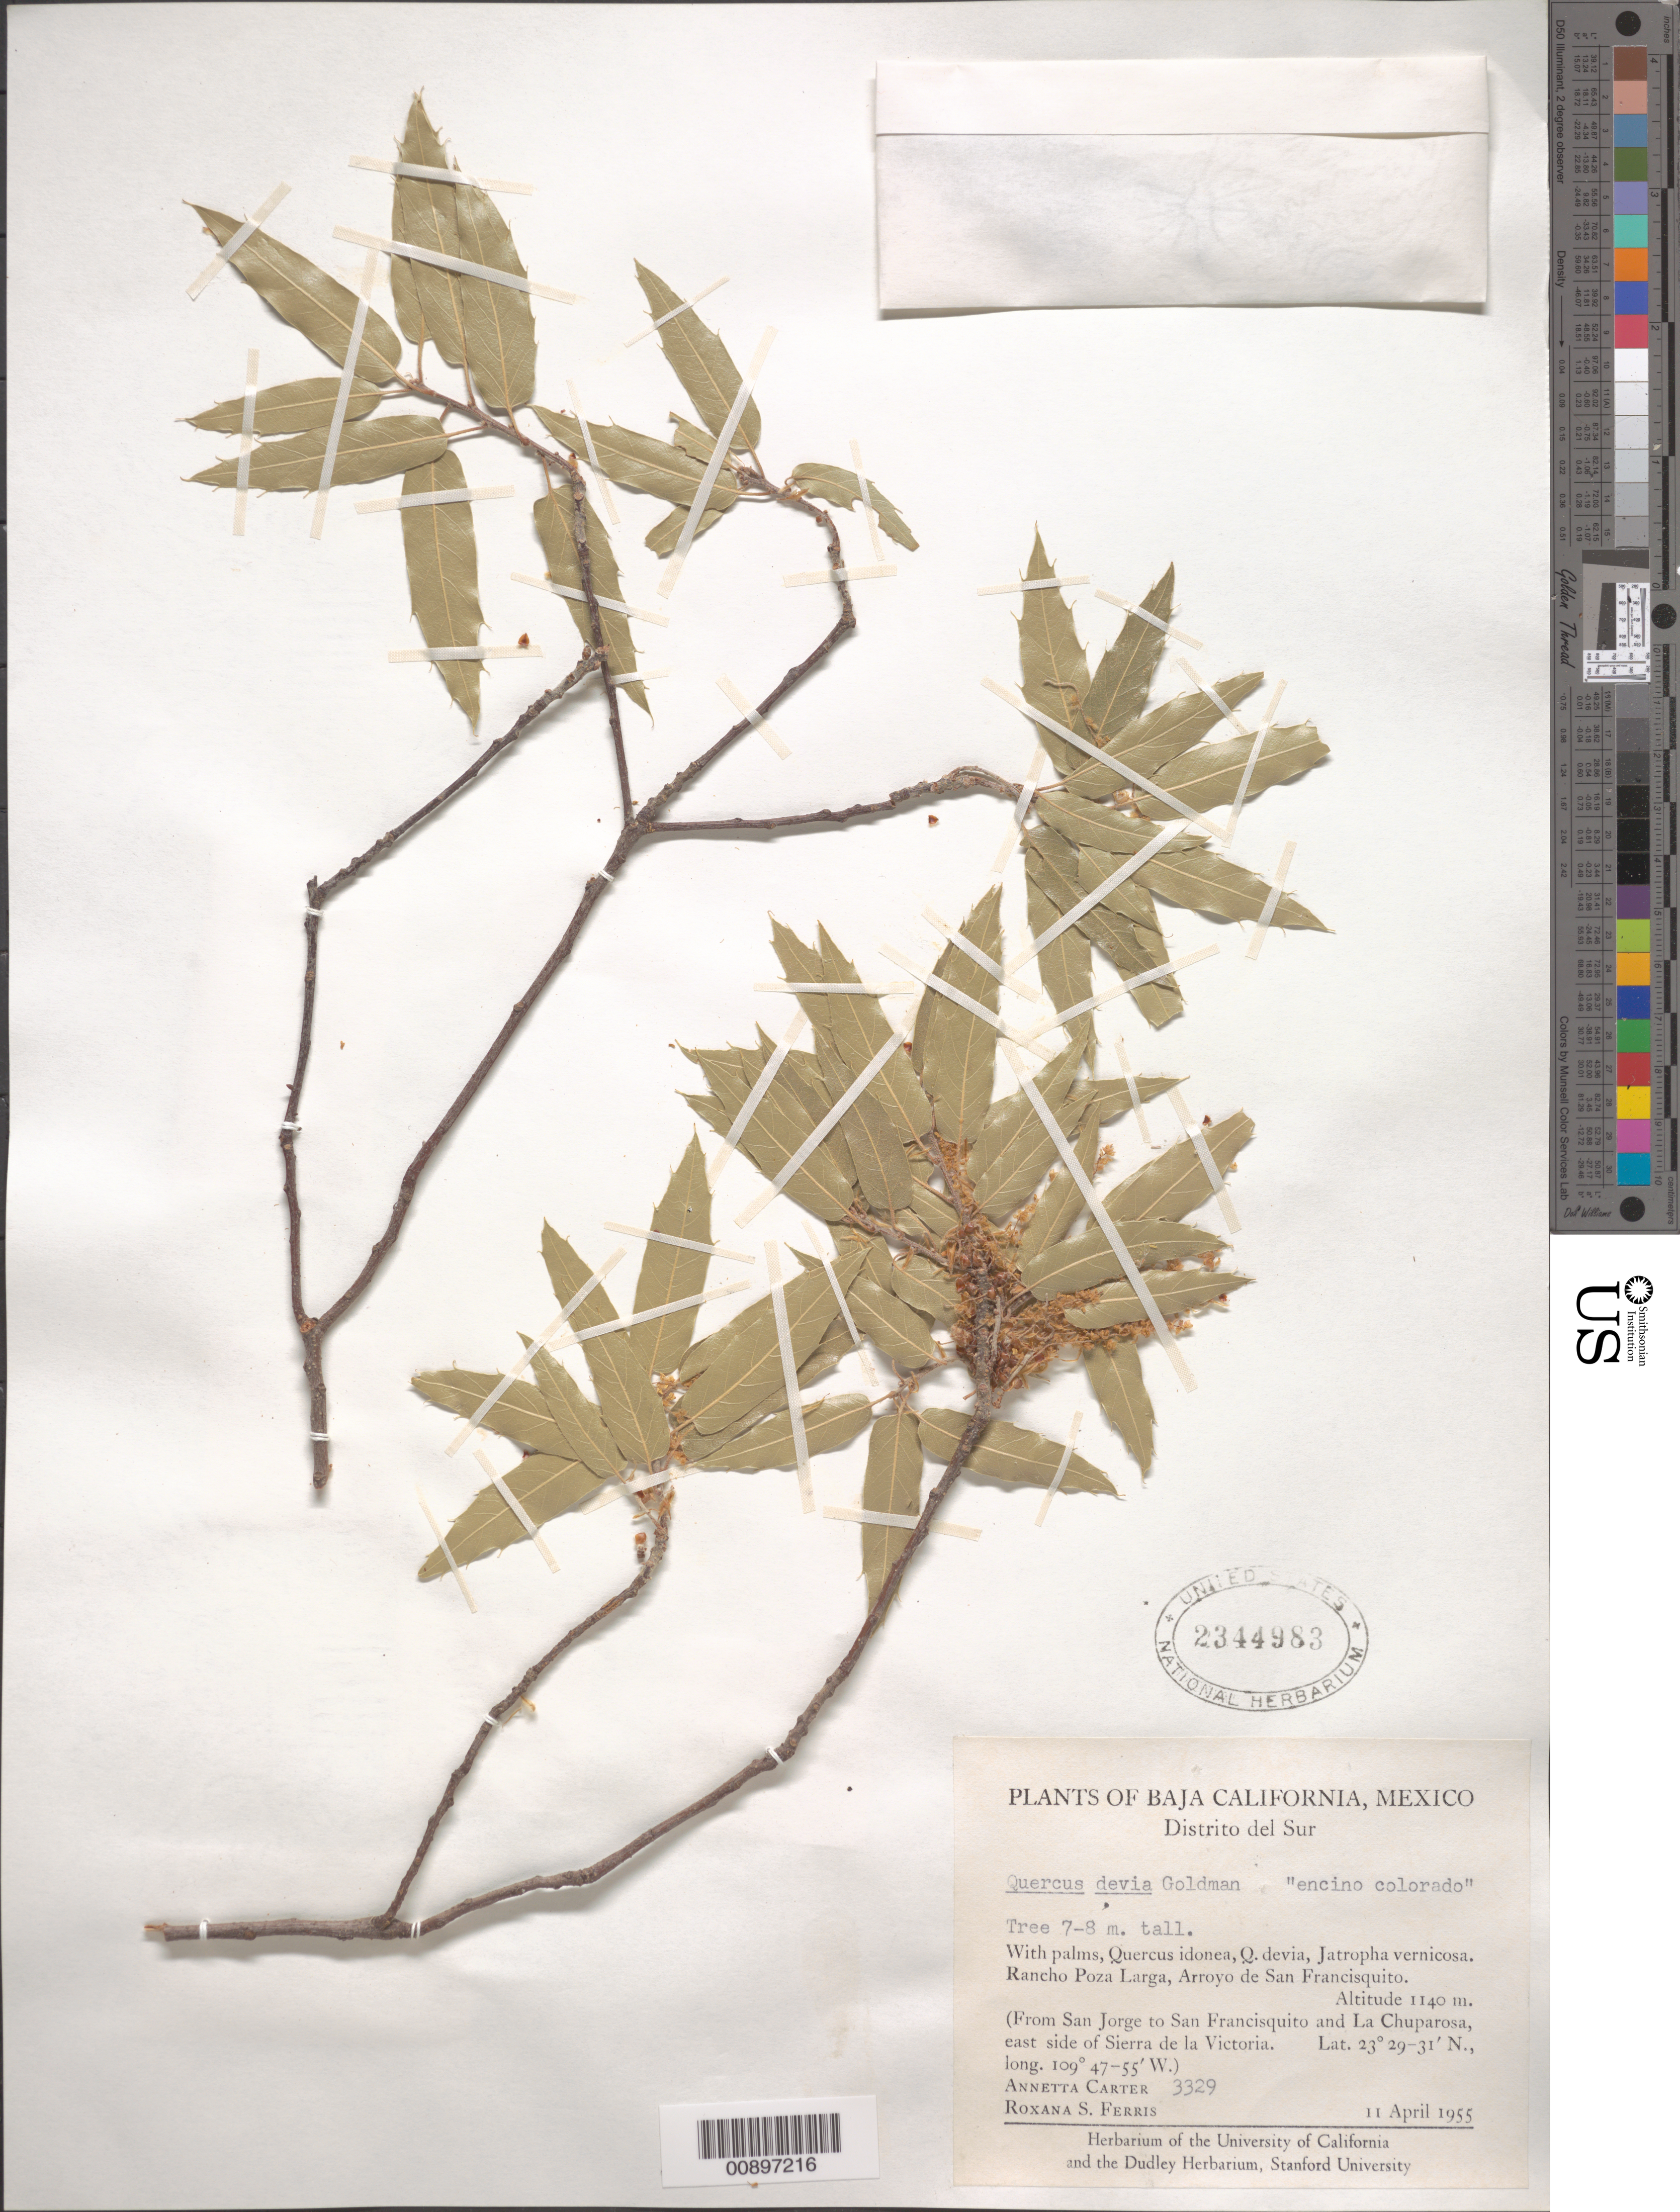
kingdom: Plantae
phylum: Tracheophyta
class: Magnoliopsida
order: Fagales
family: Fagaceae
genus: Quercus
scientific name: Quercus devia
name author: Goldman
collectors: A. Carter & R. S. Ferris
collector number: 3329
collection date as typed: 11 Apr 1955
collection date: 1955-04-11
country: Mexico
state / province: Baja California Sur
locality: Rancho Poza Larga, Arroyo de San Francisquito (From San Jorge to San Francisquito and La Chuparosa east side of Sierra de la Victoria). Baja California, Distrito Sur.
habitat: With palms, Quercus idonea, Q. devia, Jatropha vernicosa.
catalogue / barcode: US 2344983